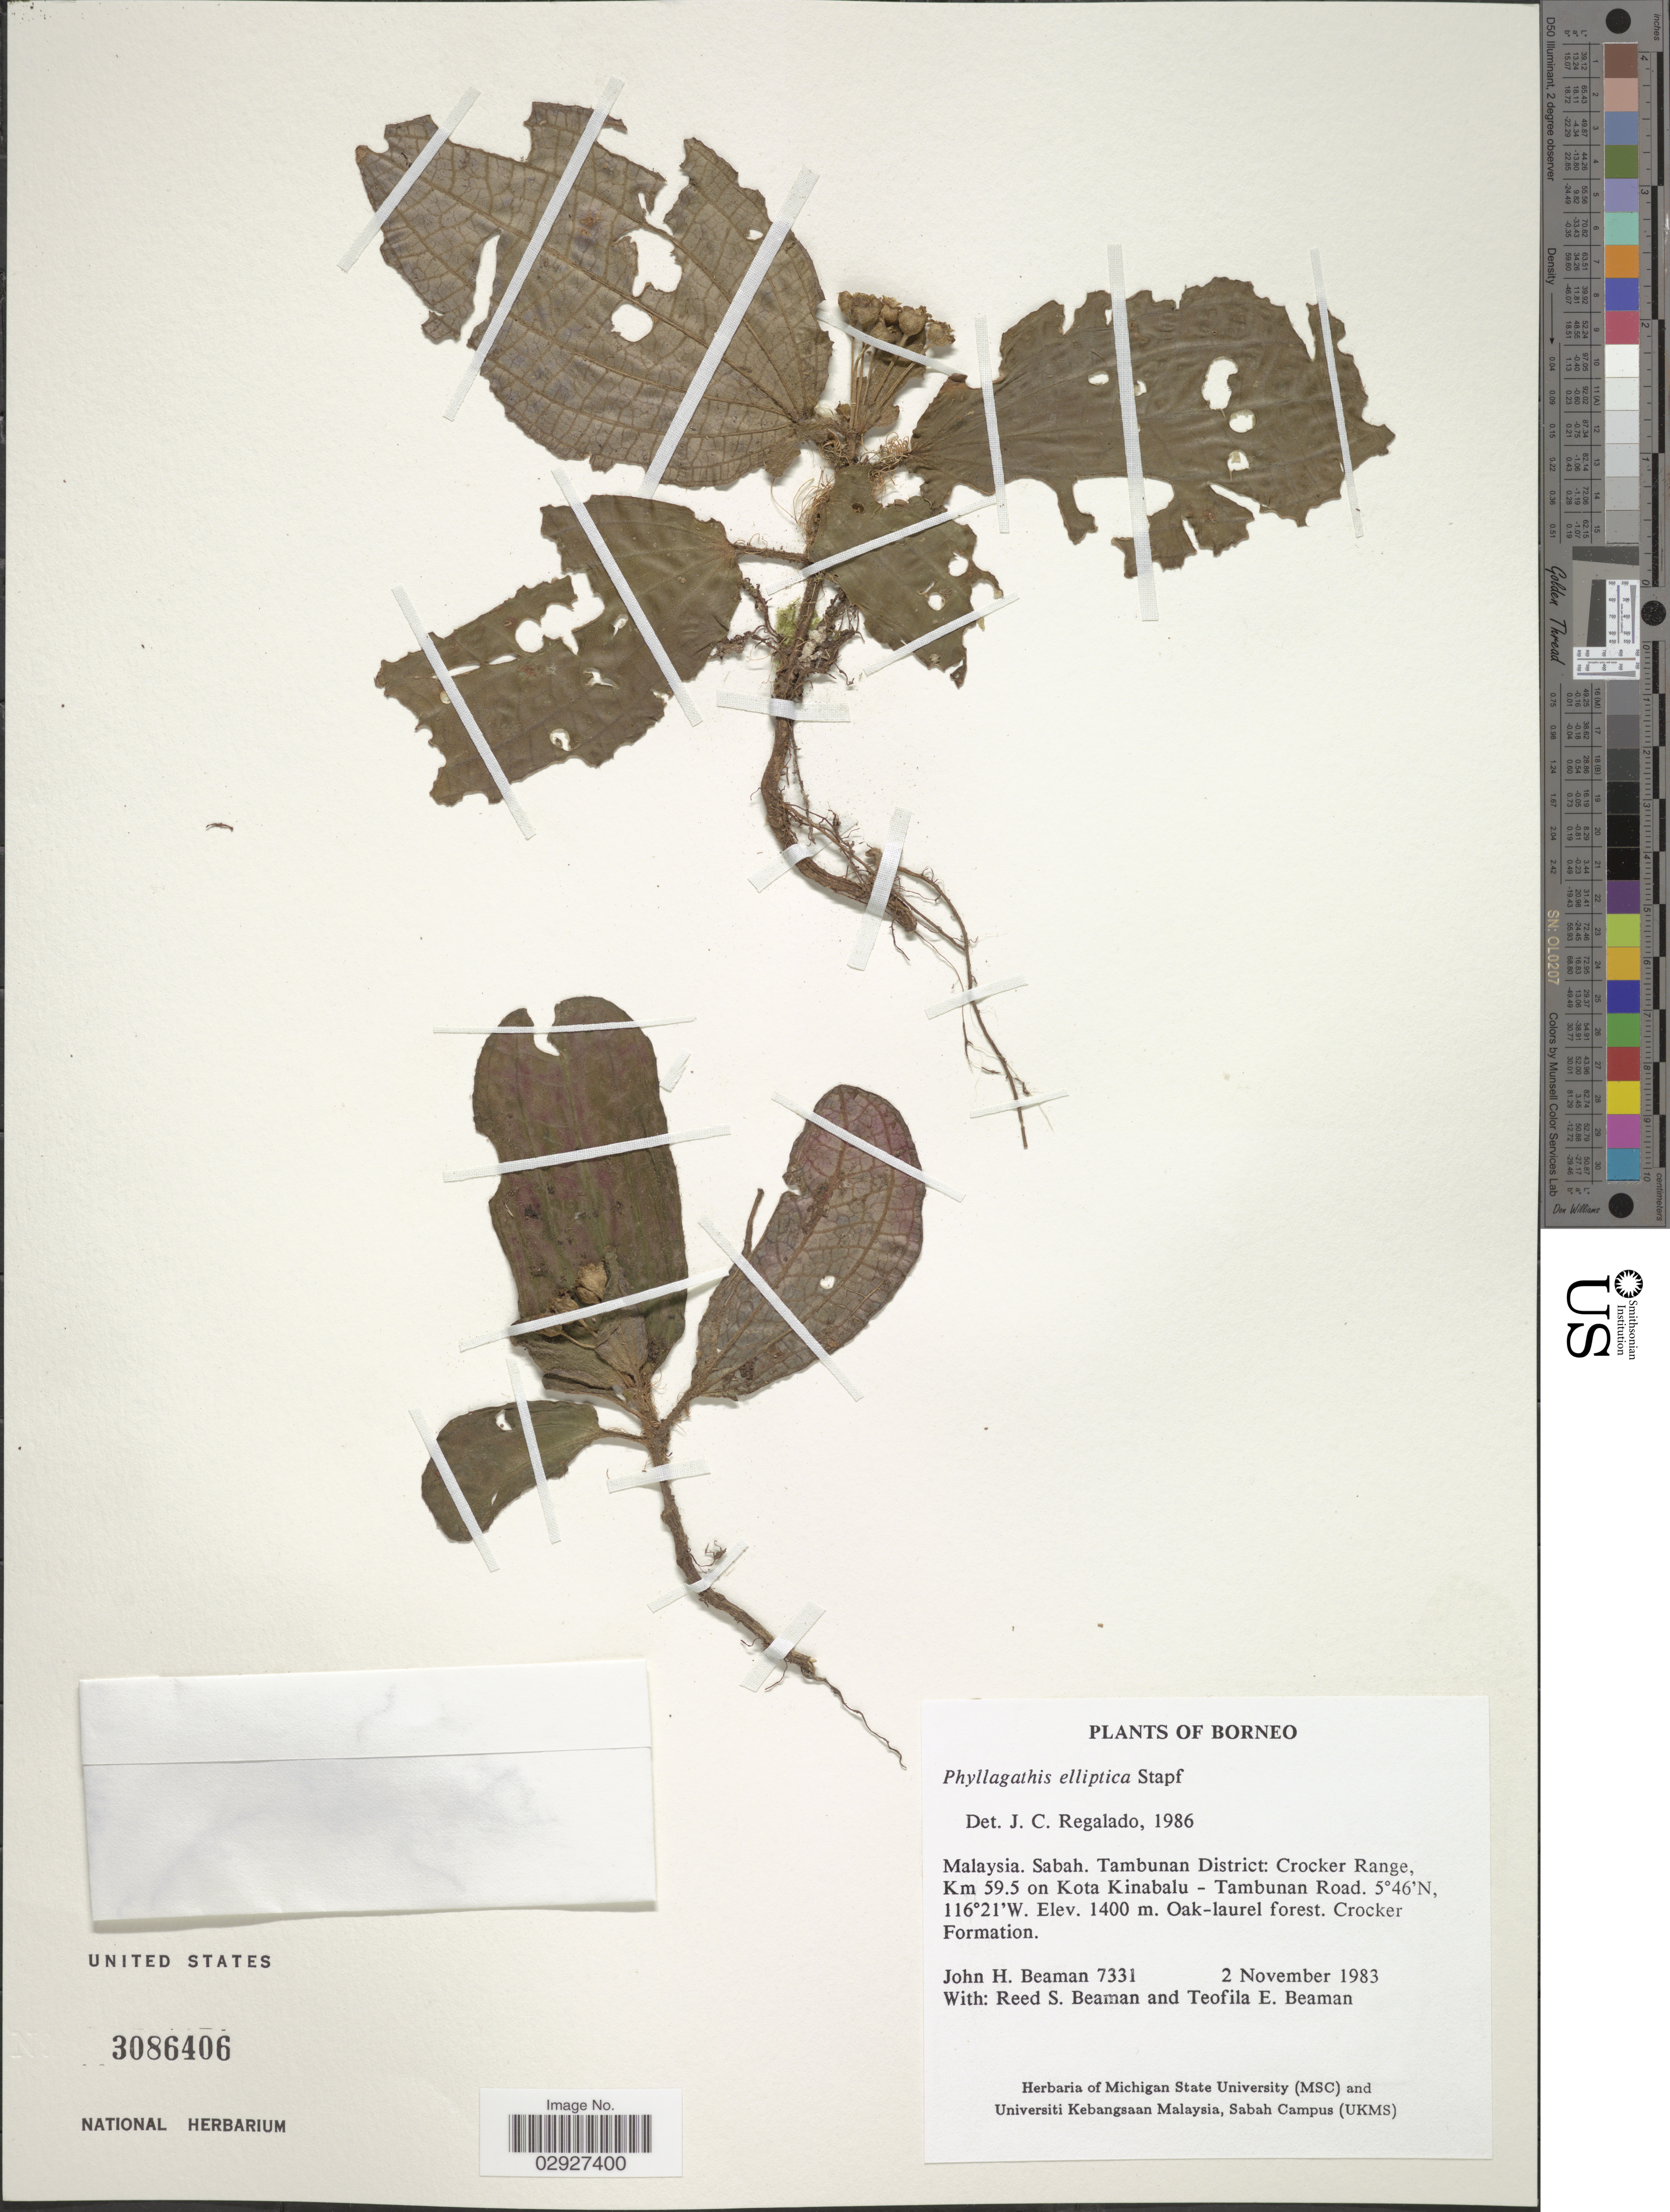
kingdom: Plantae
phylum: Tracheophyta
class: Magnoliopsida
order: Myrtales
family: Melastomataceae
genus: Phyllagathis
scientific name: Phyllagathis elliptica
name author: Stapf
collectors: J. H. Beaman, R. S. Beaman & T. E. Beaman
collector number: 7331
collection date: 1983-11-02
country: Malaysia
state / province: Sabah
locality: Borneo, Tambunan District: Crocker Range, Km 59.5 on Kota Kinabalu - Tambunan Road.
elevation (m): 1400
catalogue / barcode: US 3086406